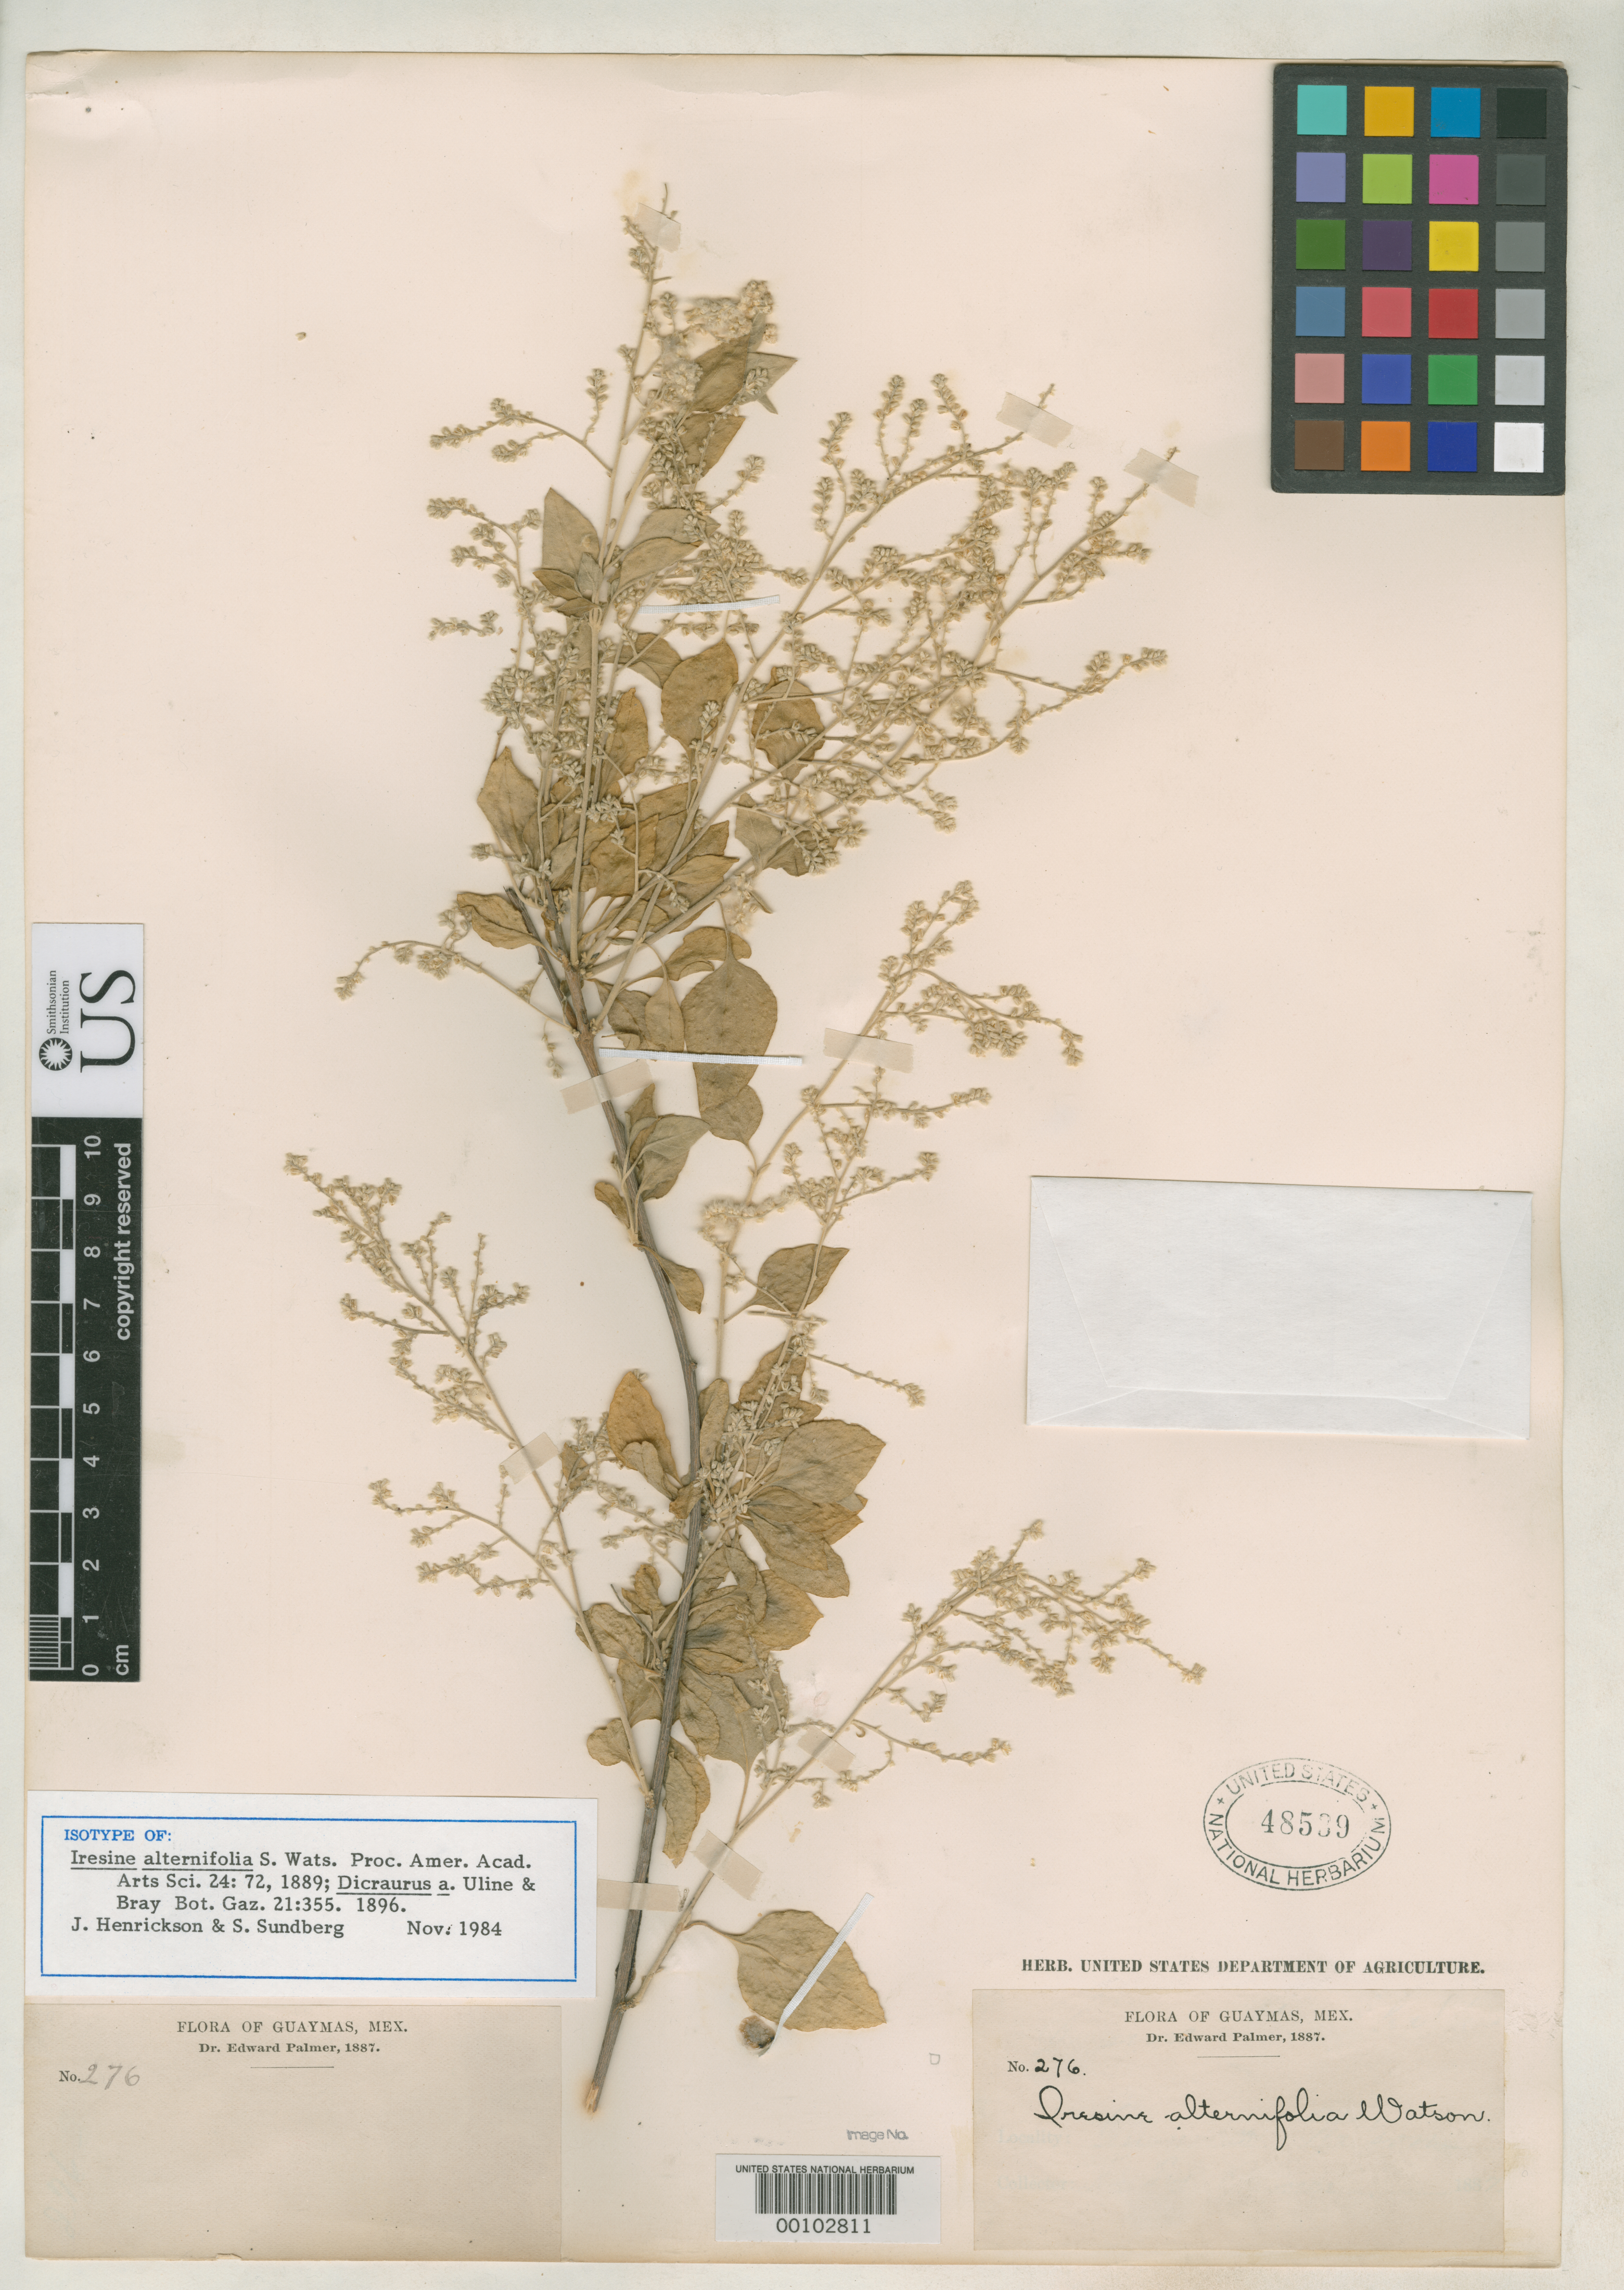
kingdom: Plantae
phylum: Tracheophyta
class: Magnoliopsida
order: Caryophyllales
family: Amaranthaceae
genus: Iresine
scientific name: Iresine alternifolia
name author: S. Watson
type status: Type Collection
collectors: E. Palmer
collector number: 276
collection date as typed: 1887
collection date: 1887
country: Mexico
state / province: Sonora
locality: Guaymas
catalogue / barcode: US 48539